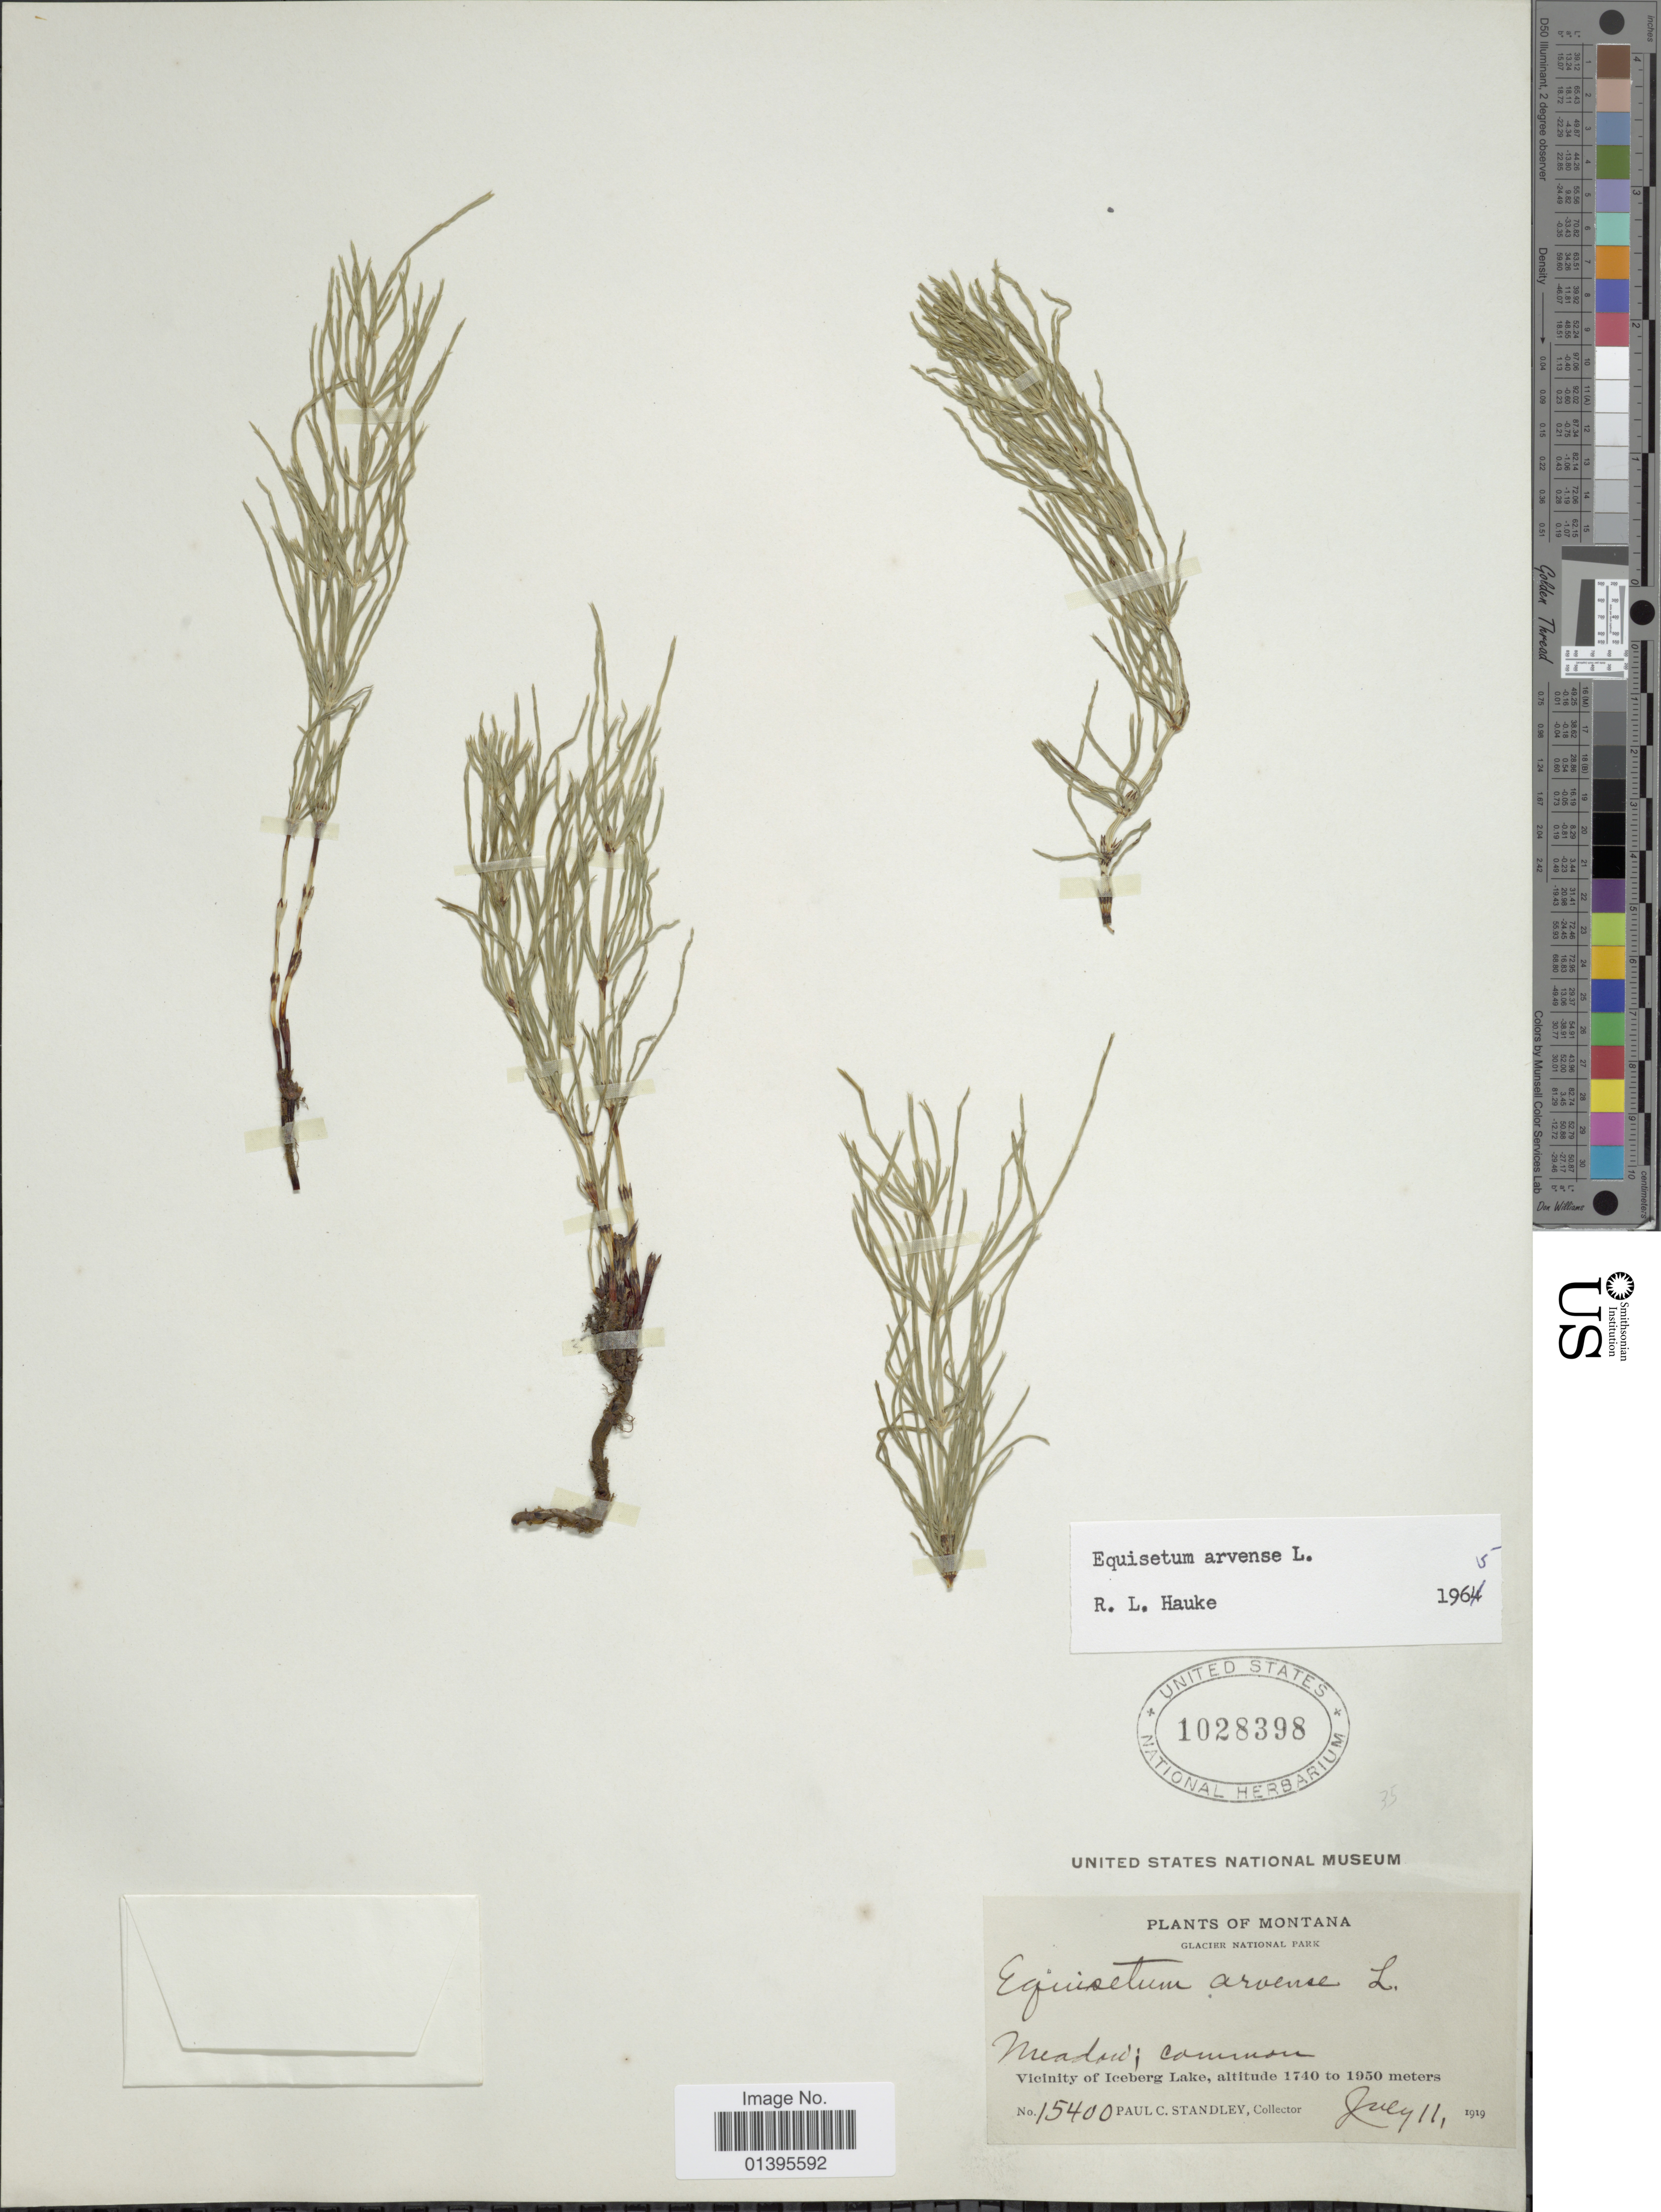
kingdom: Plantae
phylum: Tracheophyta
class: Polypodiopsida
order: Equisetales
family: Equisetaceae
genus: Equisetum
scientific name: Equisetum arvense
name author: L.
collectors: P. C. Standley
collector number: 15400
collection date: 1919-07-11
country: United States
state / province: Montana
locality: Glacier National Park. Vicinity of Iceberg Lake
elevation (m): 1740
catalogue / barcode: US 1028398